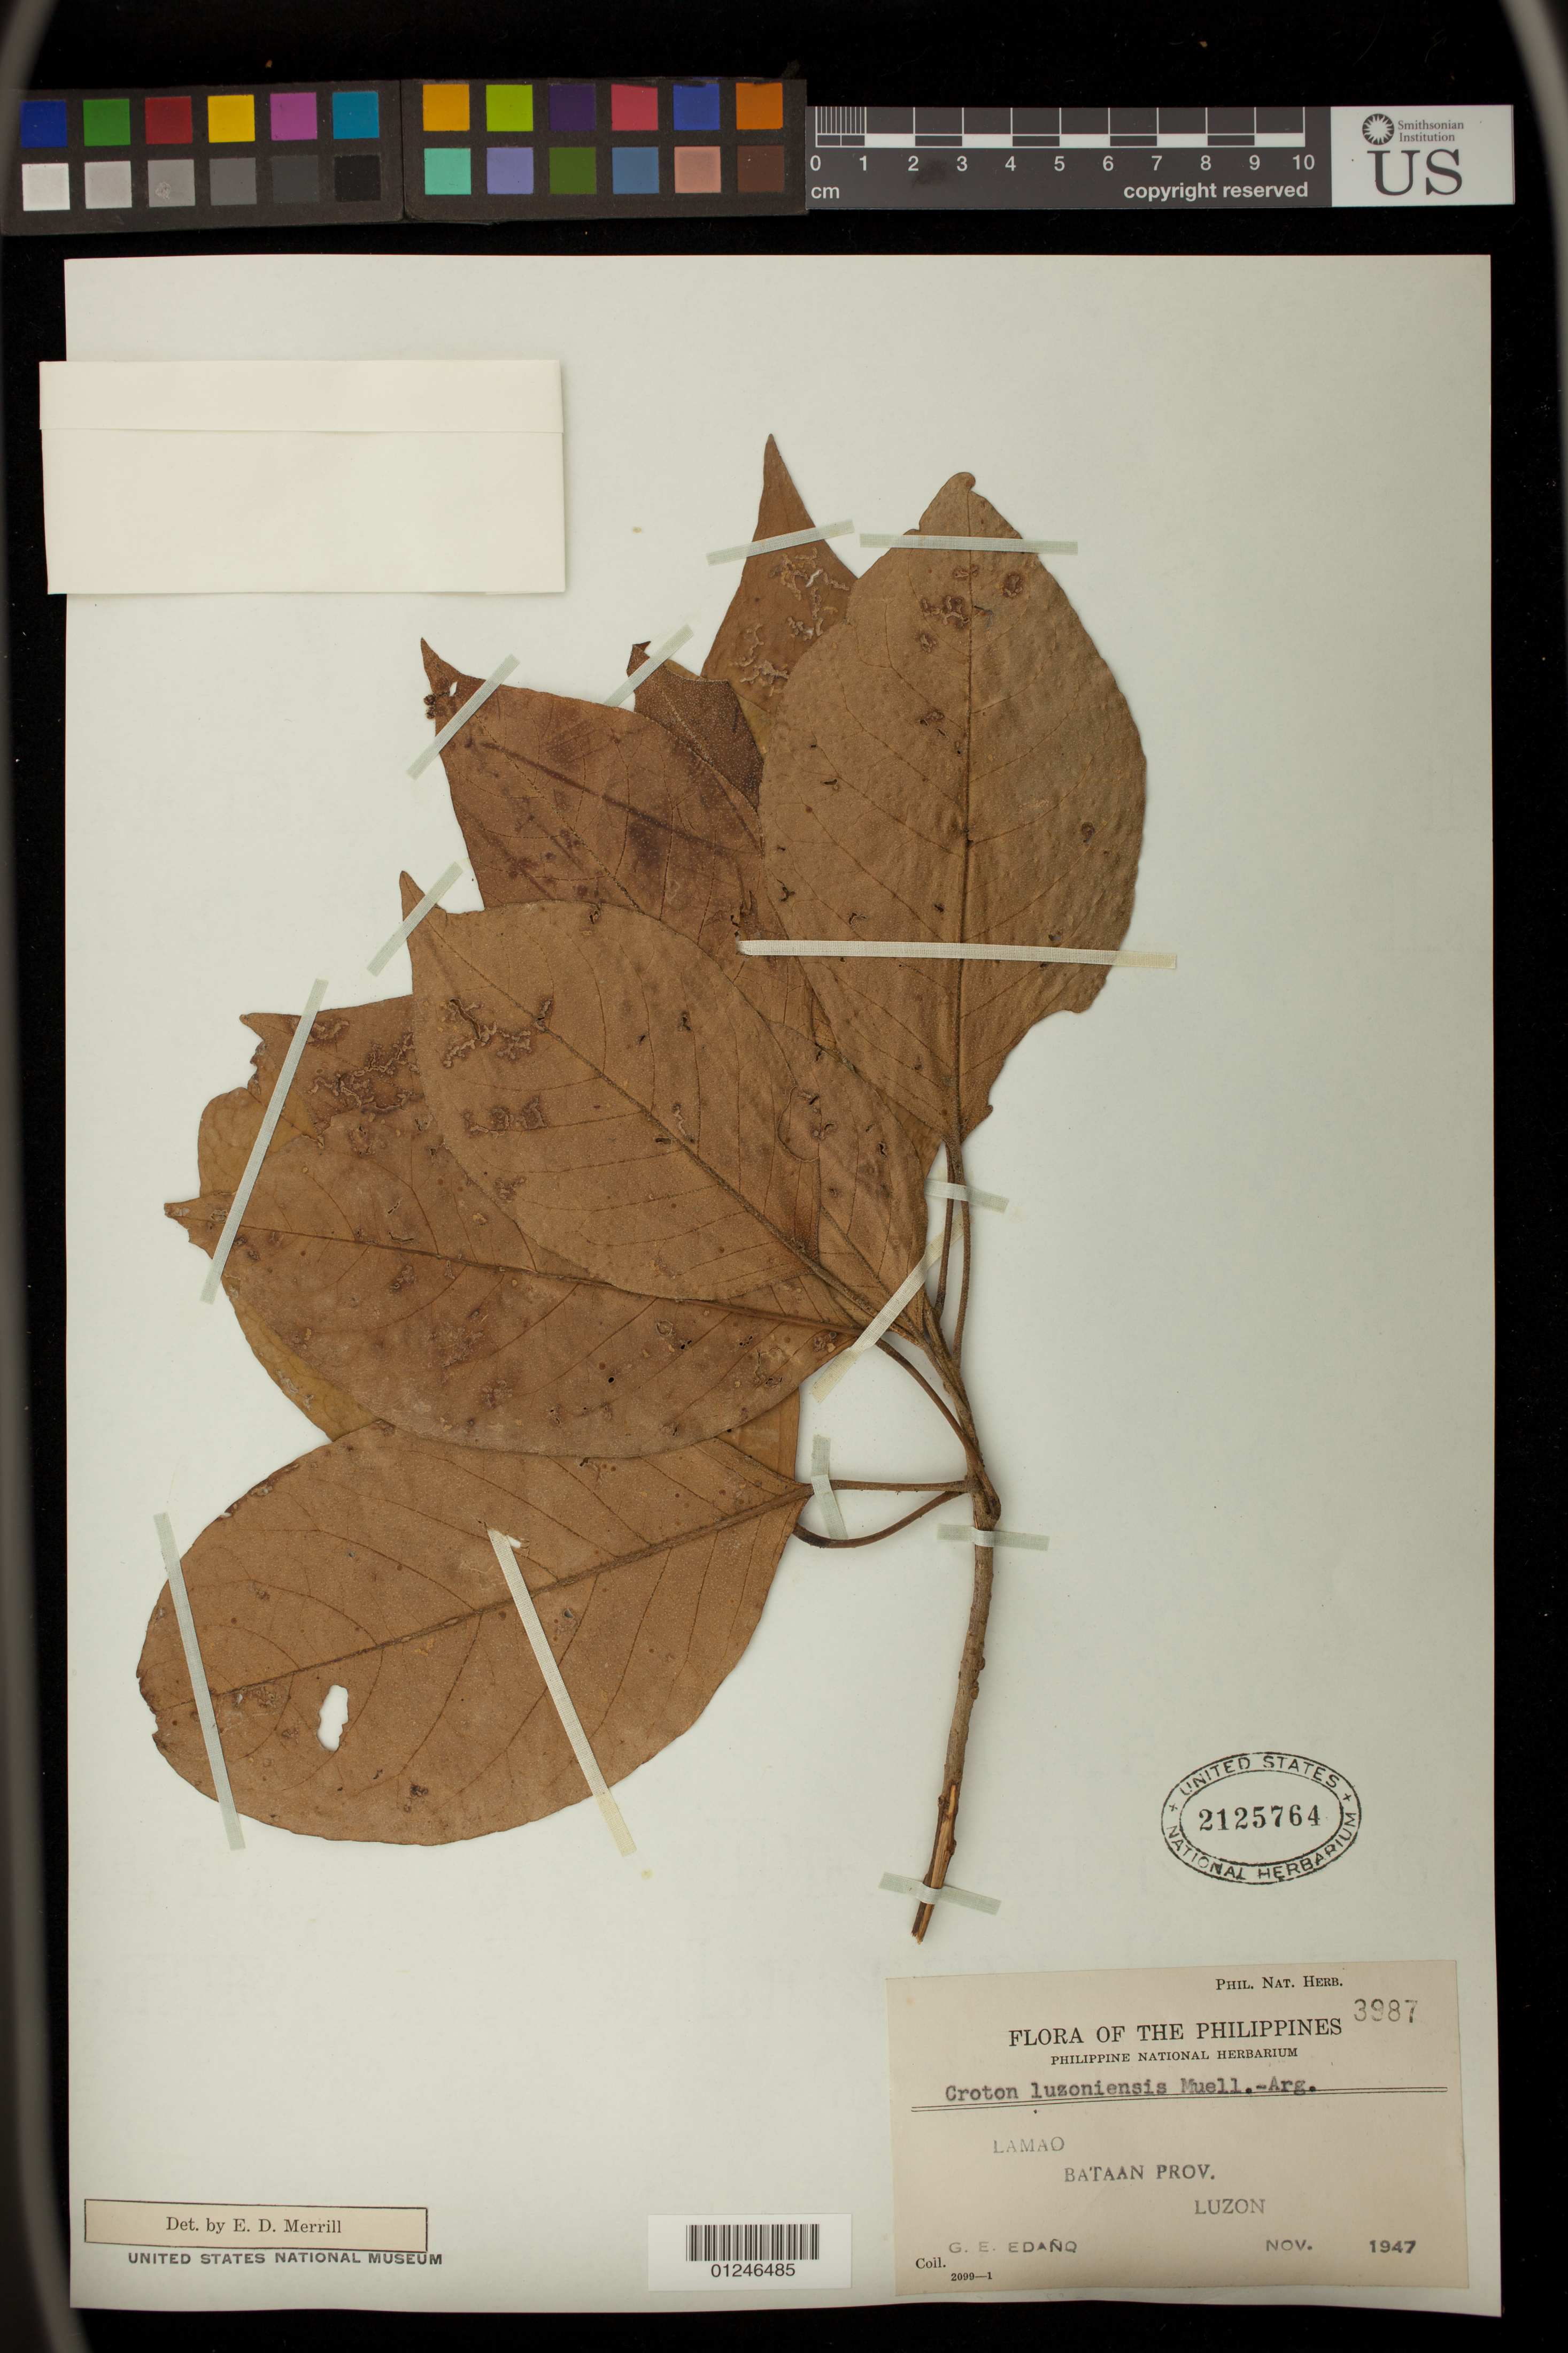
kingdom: Plantae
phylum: Tracheophyta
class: Magnoliopsida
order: Malpighiales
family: Euphorbiaceae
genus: Croton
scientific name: Croton luzoniensis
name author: Müll. Arg.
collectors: G. E. Edaño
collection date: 1947-11-01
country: Philippines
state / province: Central Luzon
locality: Lamao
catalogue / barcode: US 2125764